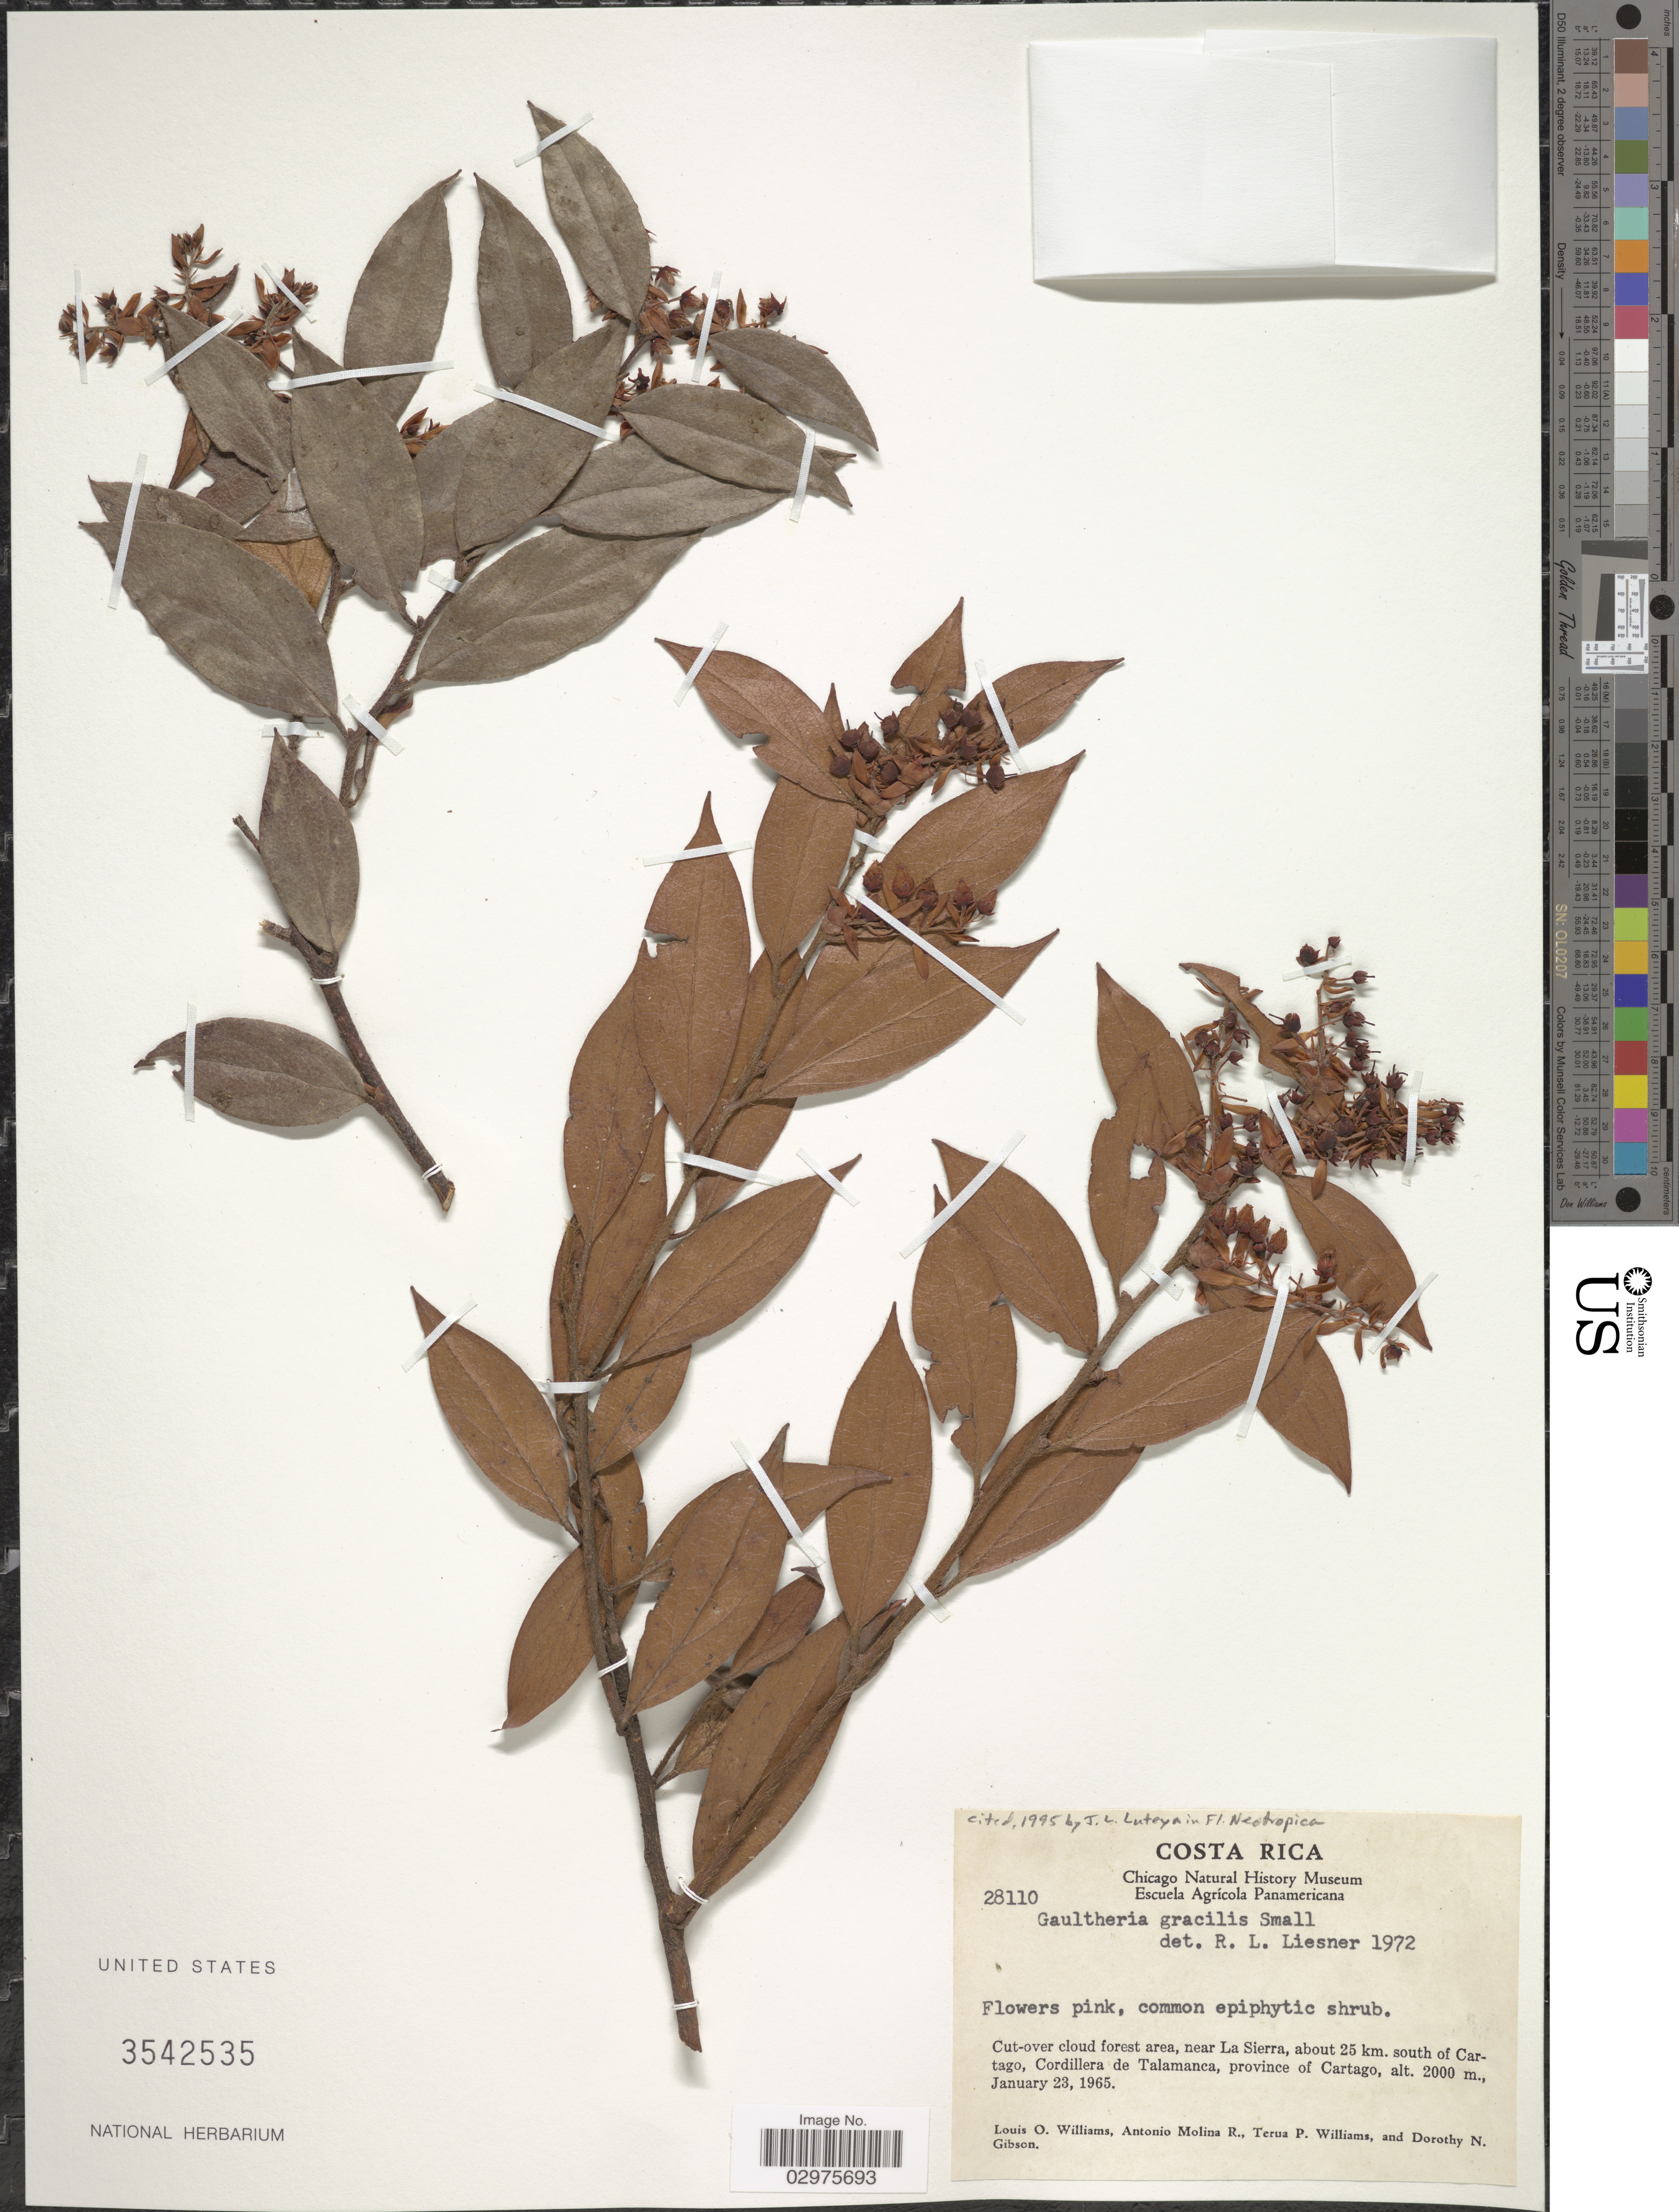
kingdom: Plantae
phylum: Tracheophyta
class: Magnoliopsida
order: Ericales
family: Ericaceae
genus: Gaultheria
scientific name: Gaultheria gracilis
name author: Small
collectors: L. O. Williams, A. Molina R., T. Williams & D. N. Gibson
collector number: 28110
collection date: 1965-01-23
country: Costa Rica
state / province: Cartago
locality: Near La Sierra, about 25 km. south of Cartago, Cordillera de Talamanca.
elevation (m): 2000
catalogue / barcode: US 3542535